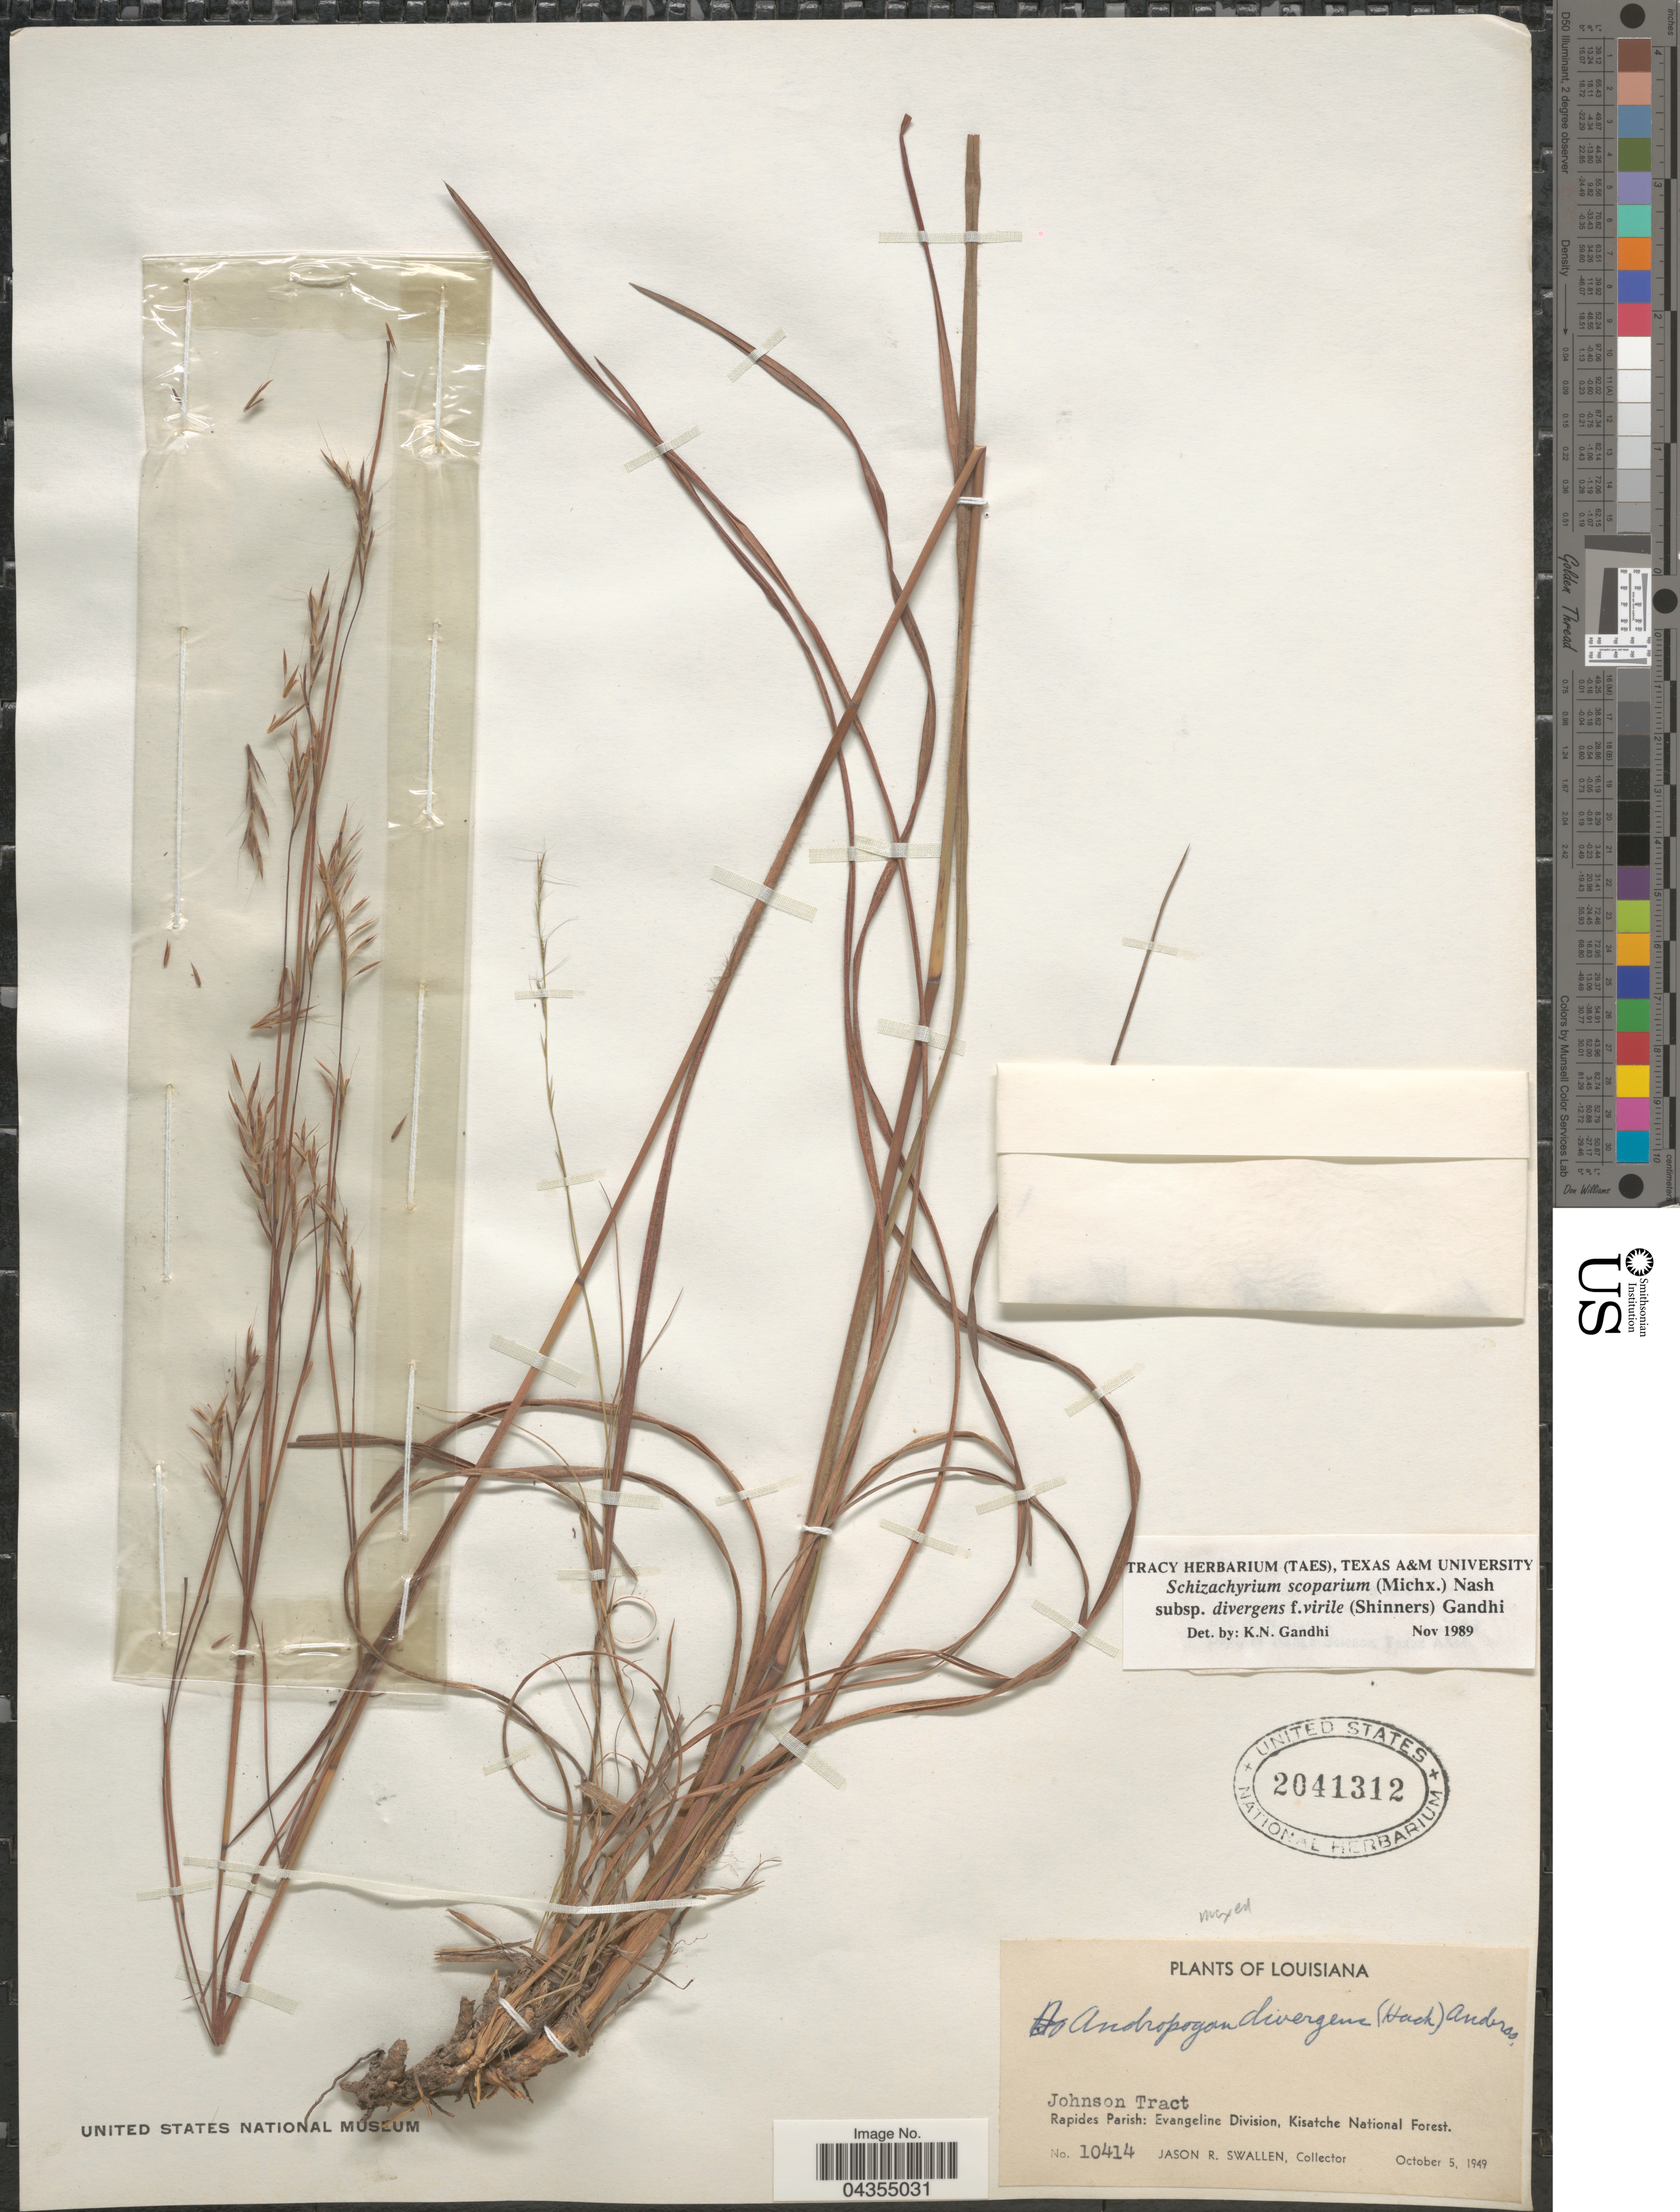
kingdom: Plantae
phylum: Tracheophyta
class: Liliopsida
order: Poales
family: Poaceae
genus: Schizachyrium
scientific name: Schizachyrium scoparium var. divergens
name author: (Hack.) Gould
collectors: J. R. Swallen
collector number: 10414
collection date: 1949-10-05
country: United States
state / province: Louisiana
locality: Johnson Tract. Rapides Parish: Evangeline Division, Kisatche National Forest.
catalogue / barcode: US 2041312